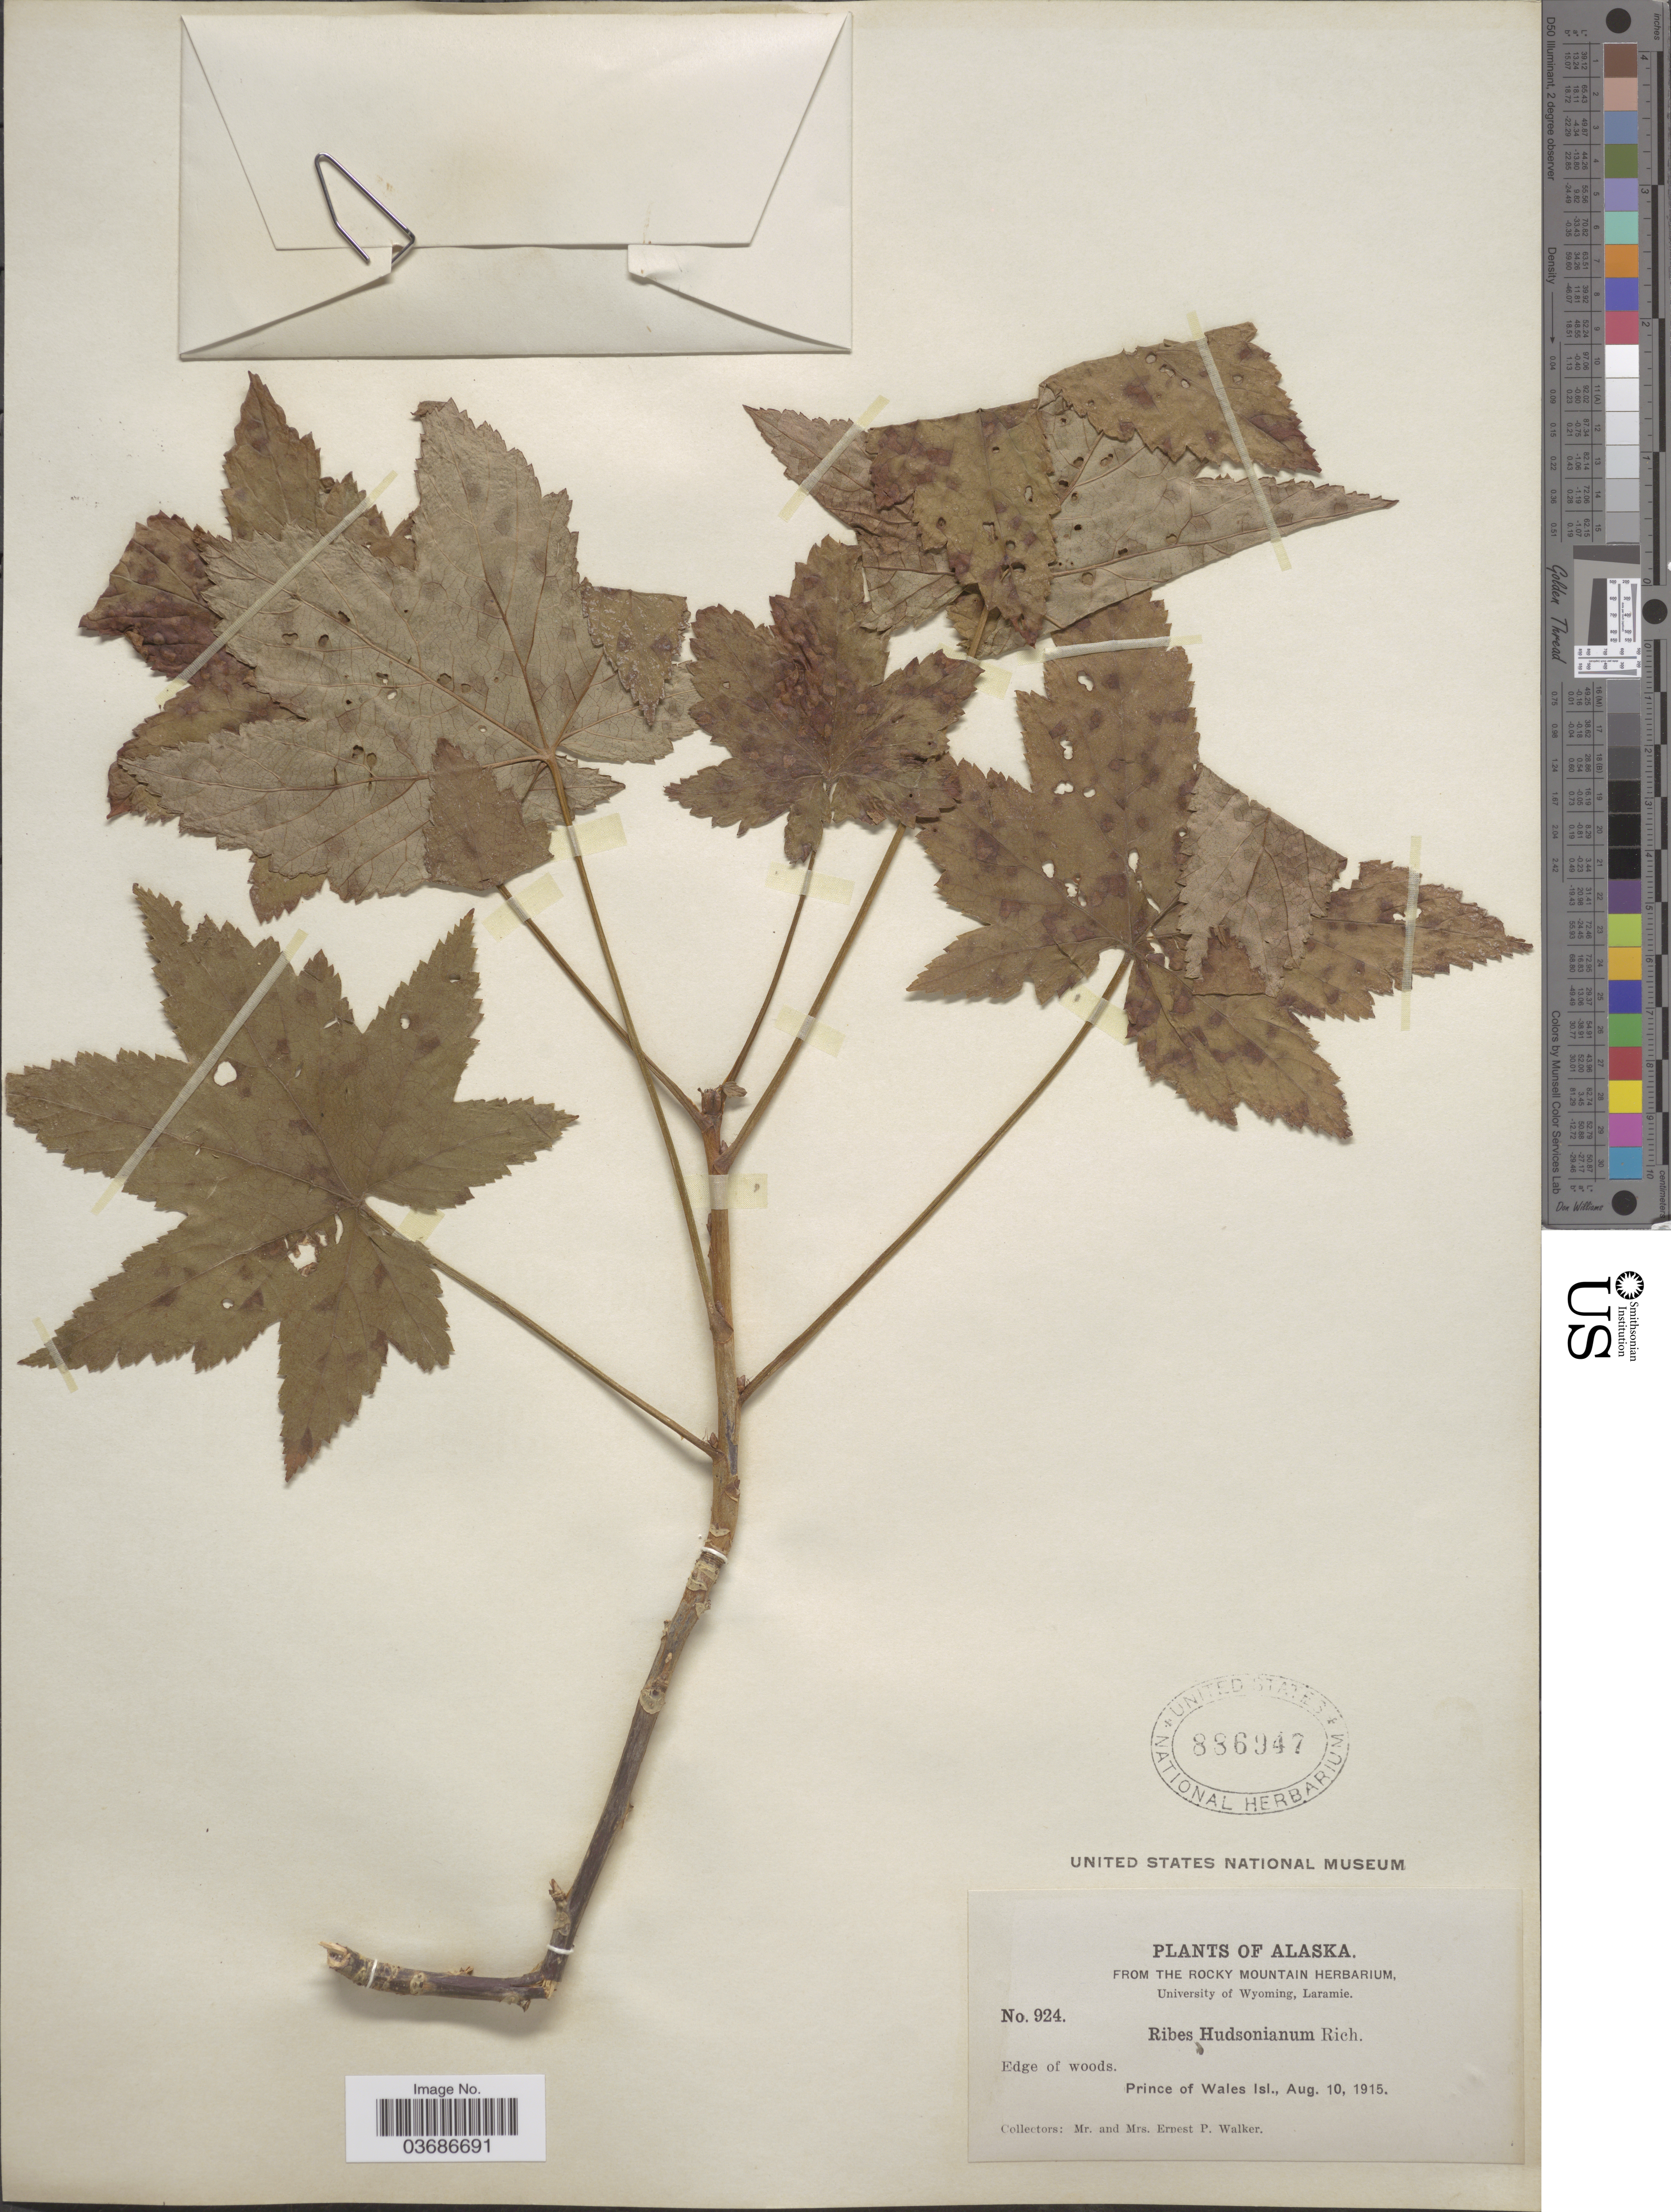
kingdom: Plantae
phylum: Tracheophyta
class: Magnoliopsida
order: Saxifragales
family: Grossulariaceae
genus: Ribes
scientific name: Ribes bracteosum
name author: Douglas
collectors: E. P. Walker & E. Walker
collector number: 924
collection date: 1915-08-10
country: United States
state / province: Alaska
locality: Edge of woods. Prince of Wales Isl.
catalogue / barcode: US 886947